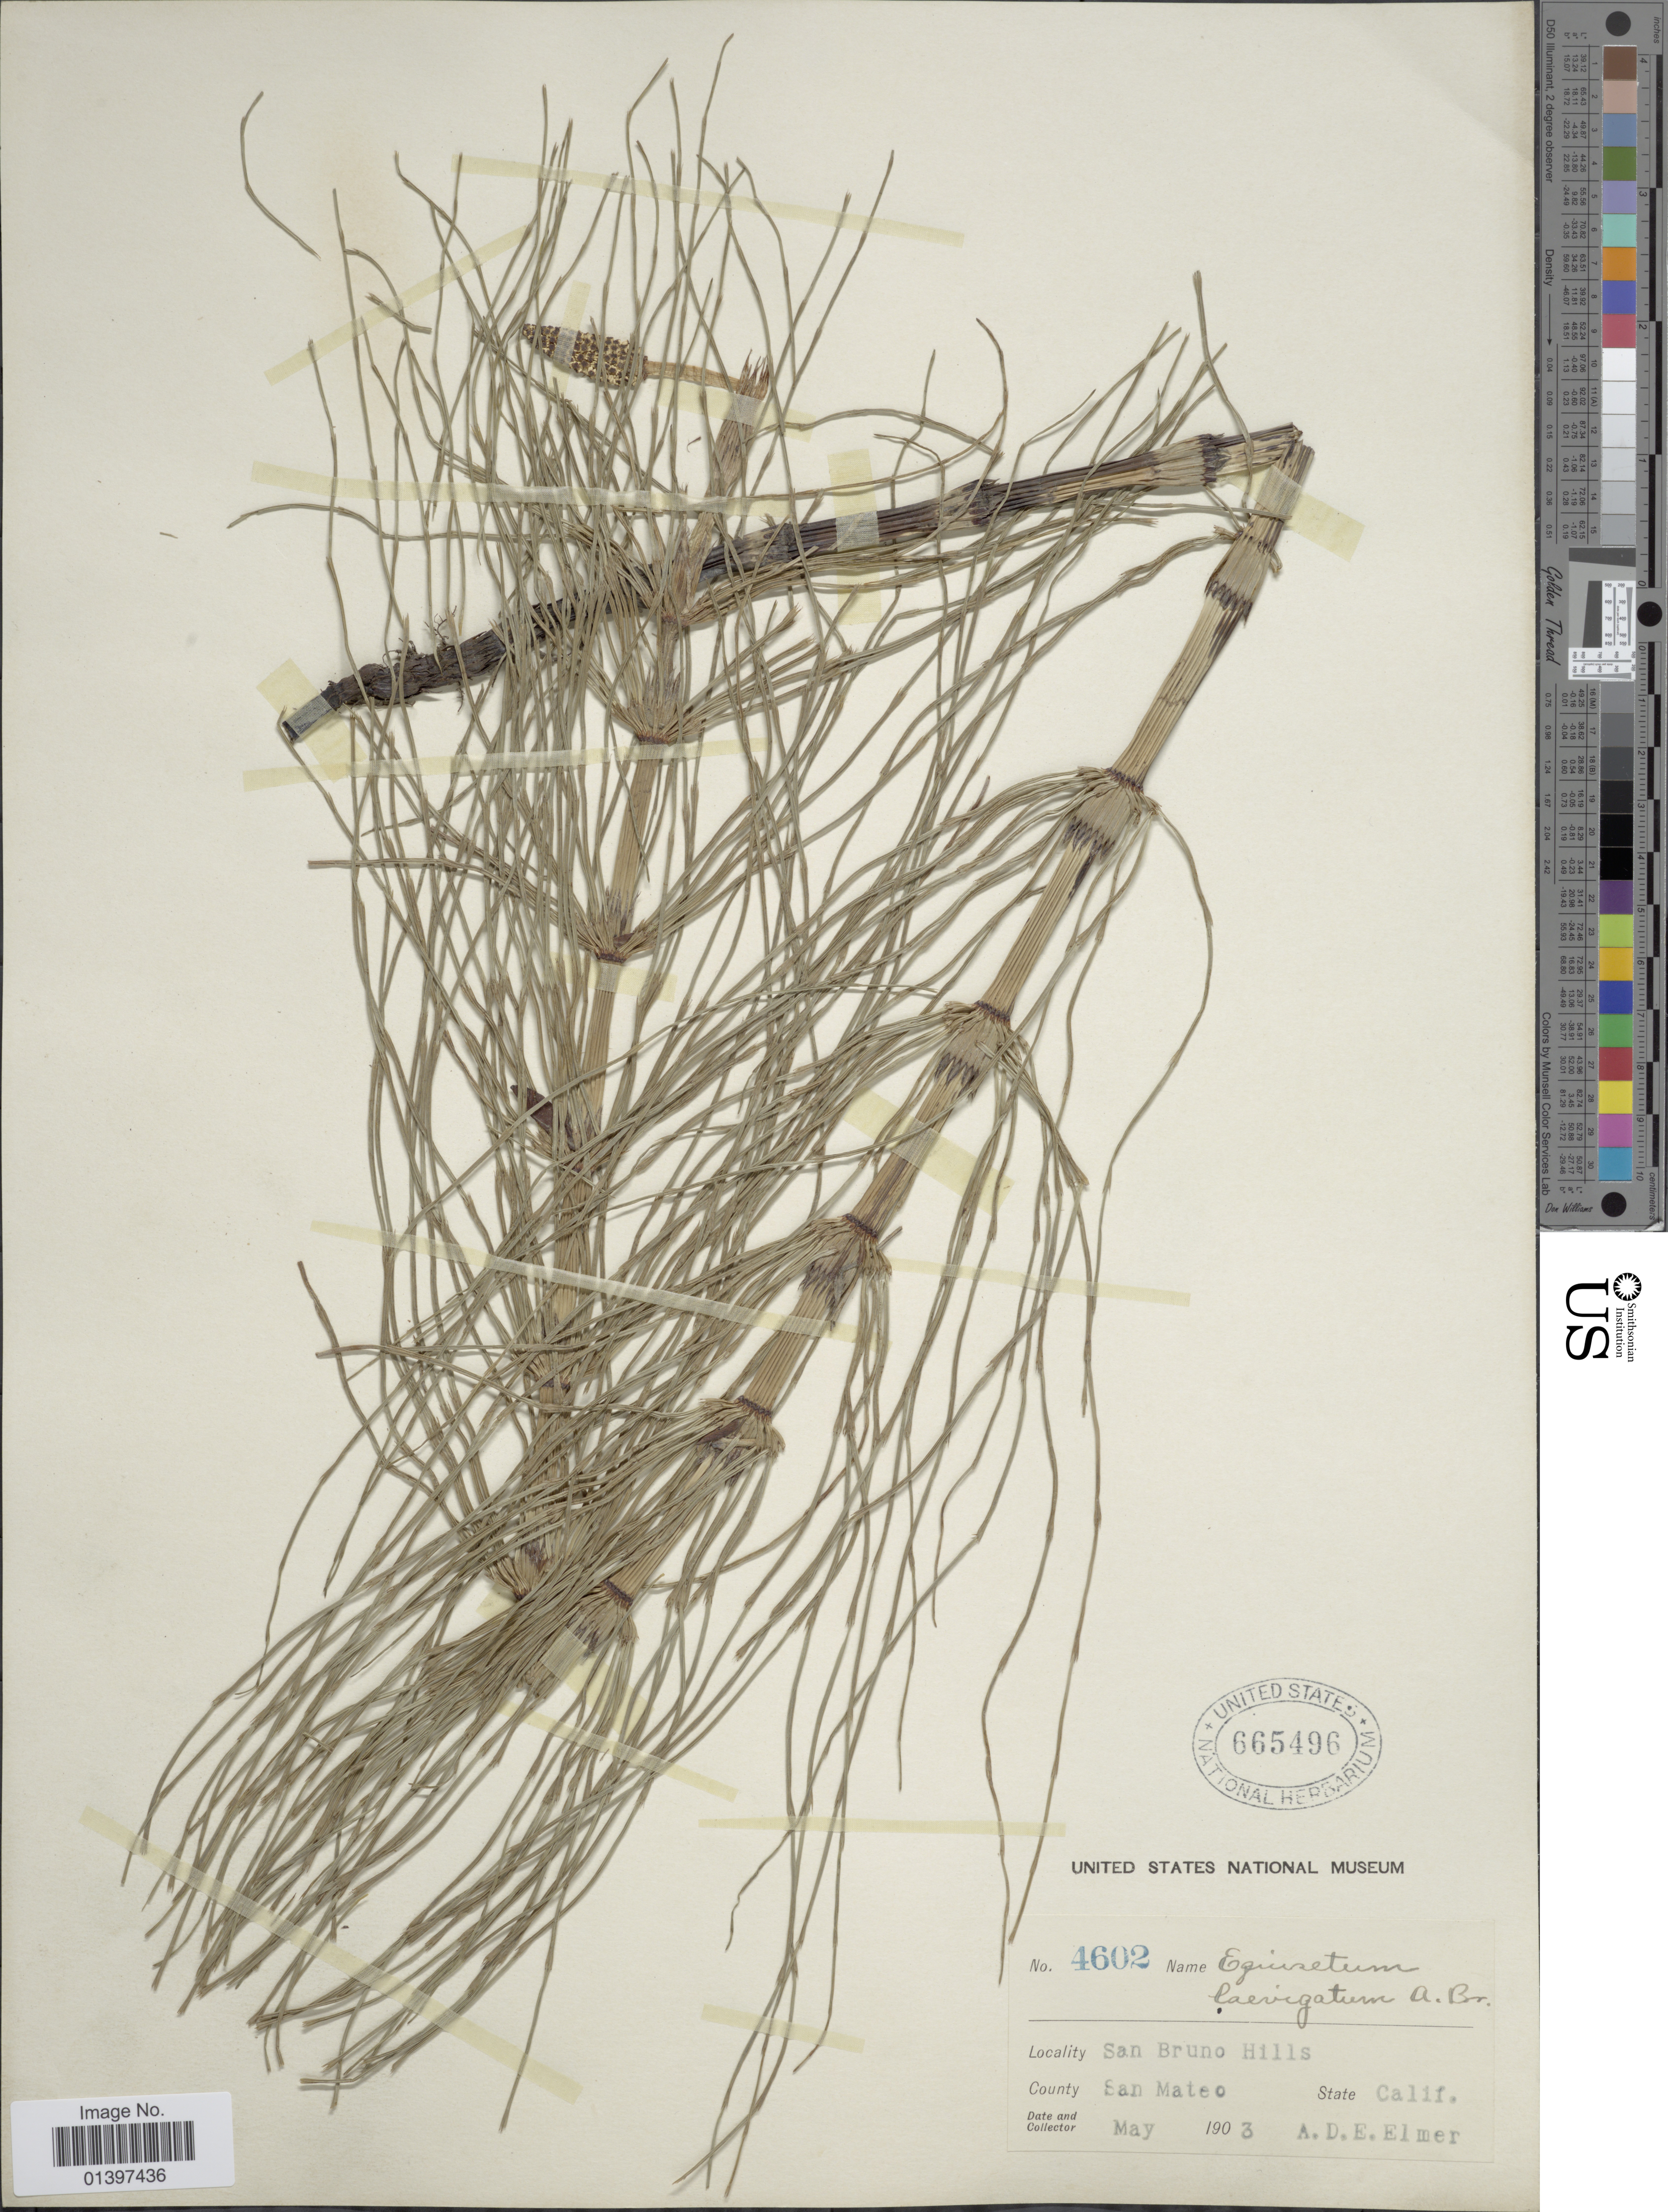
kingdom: Plantae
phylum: Tracheophyta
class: Polypodiopsida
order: Equisetales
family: Equisetaceae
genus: Equisetum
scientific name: Equisetum telmateia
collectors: A. D. E. Elmer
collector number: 4602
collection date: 1903-05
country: United States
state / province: California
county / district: San Mateo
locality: San Bruno Hills, San Mateo County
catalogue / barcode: US 665496